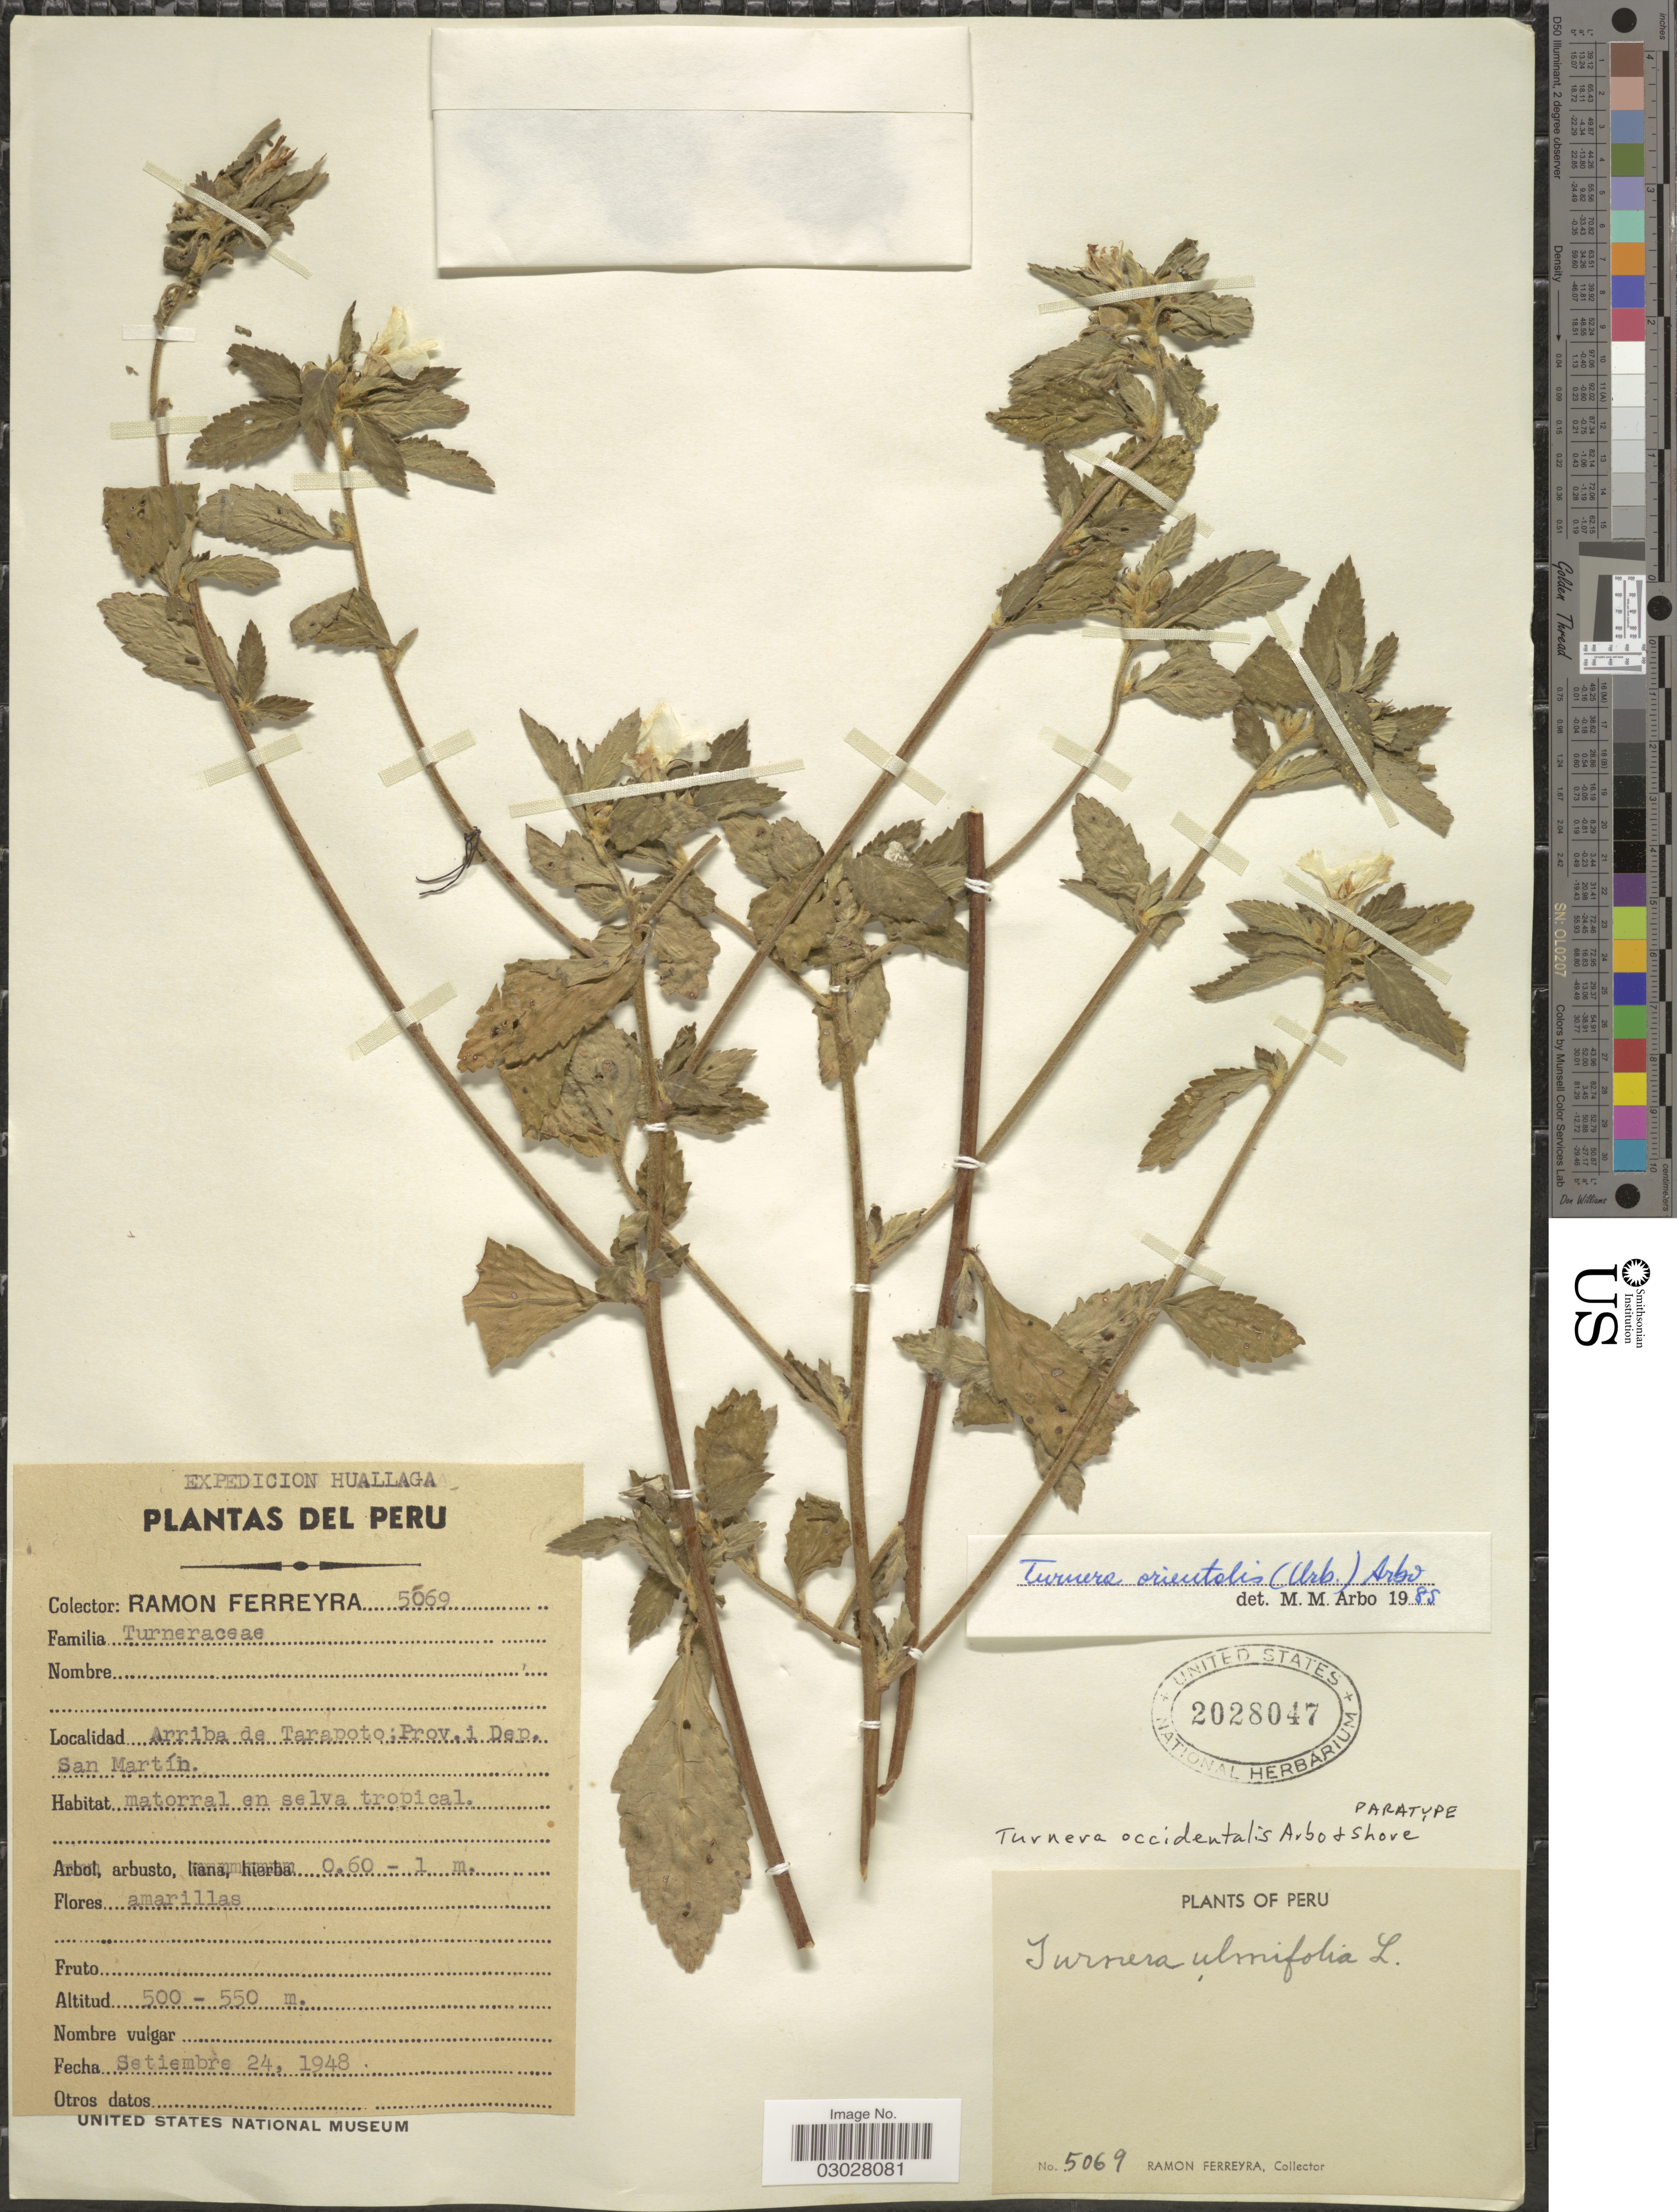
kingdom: Plantae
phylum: Tracheophyta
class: Magnoliopsida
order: Malpighiales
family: Turneraceae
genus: Turnera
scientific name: Turnera occidentalis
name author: Arbo & Shore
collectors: R. A. Ferreyra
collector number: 5069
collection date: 1948-09-24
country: Peru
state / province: San Martín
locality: Arriba de Tarapoto. Prov. i Dep. San Martín.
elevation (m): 500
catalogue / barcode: US 2028047